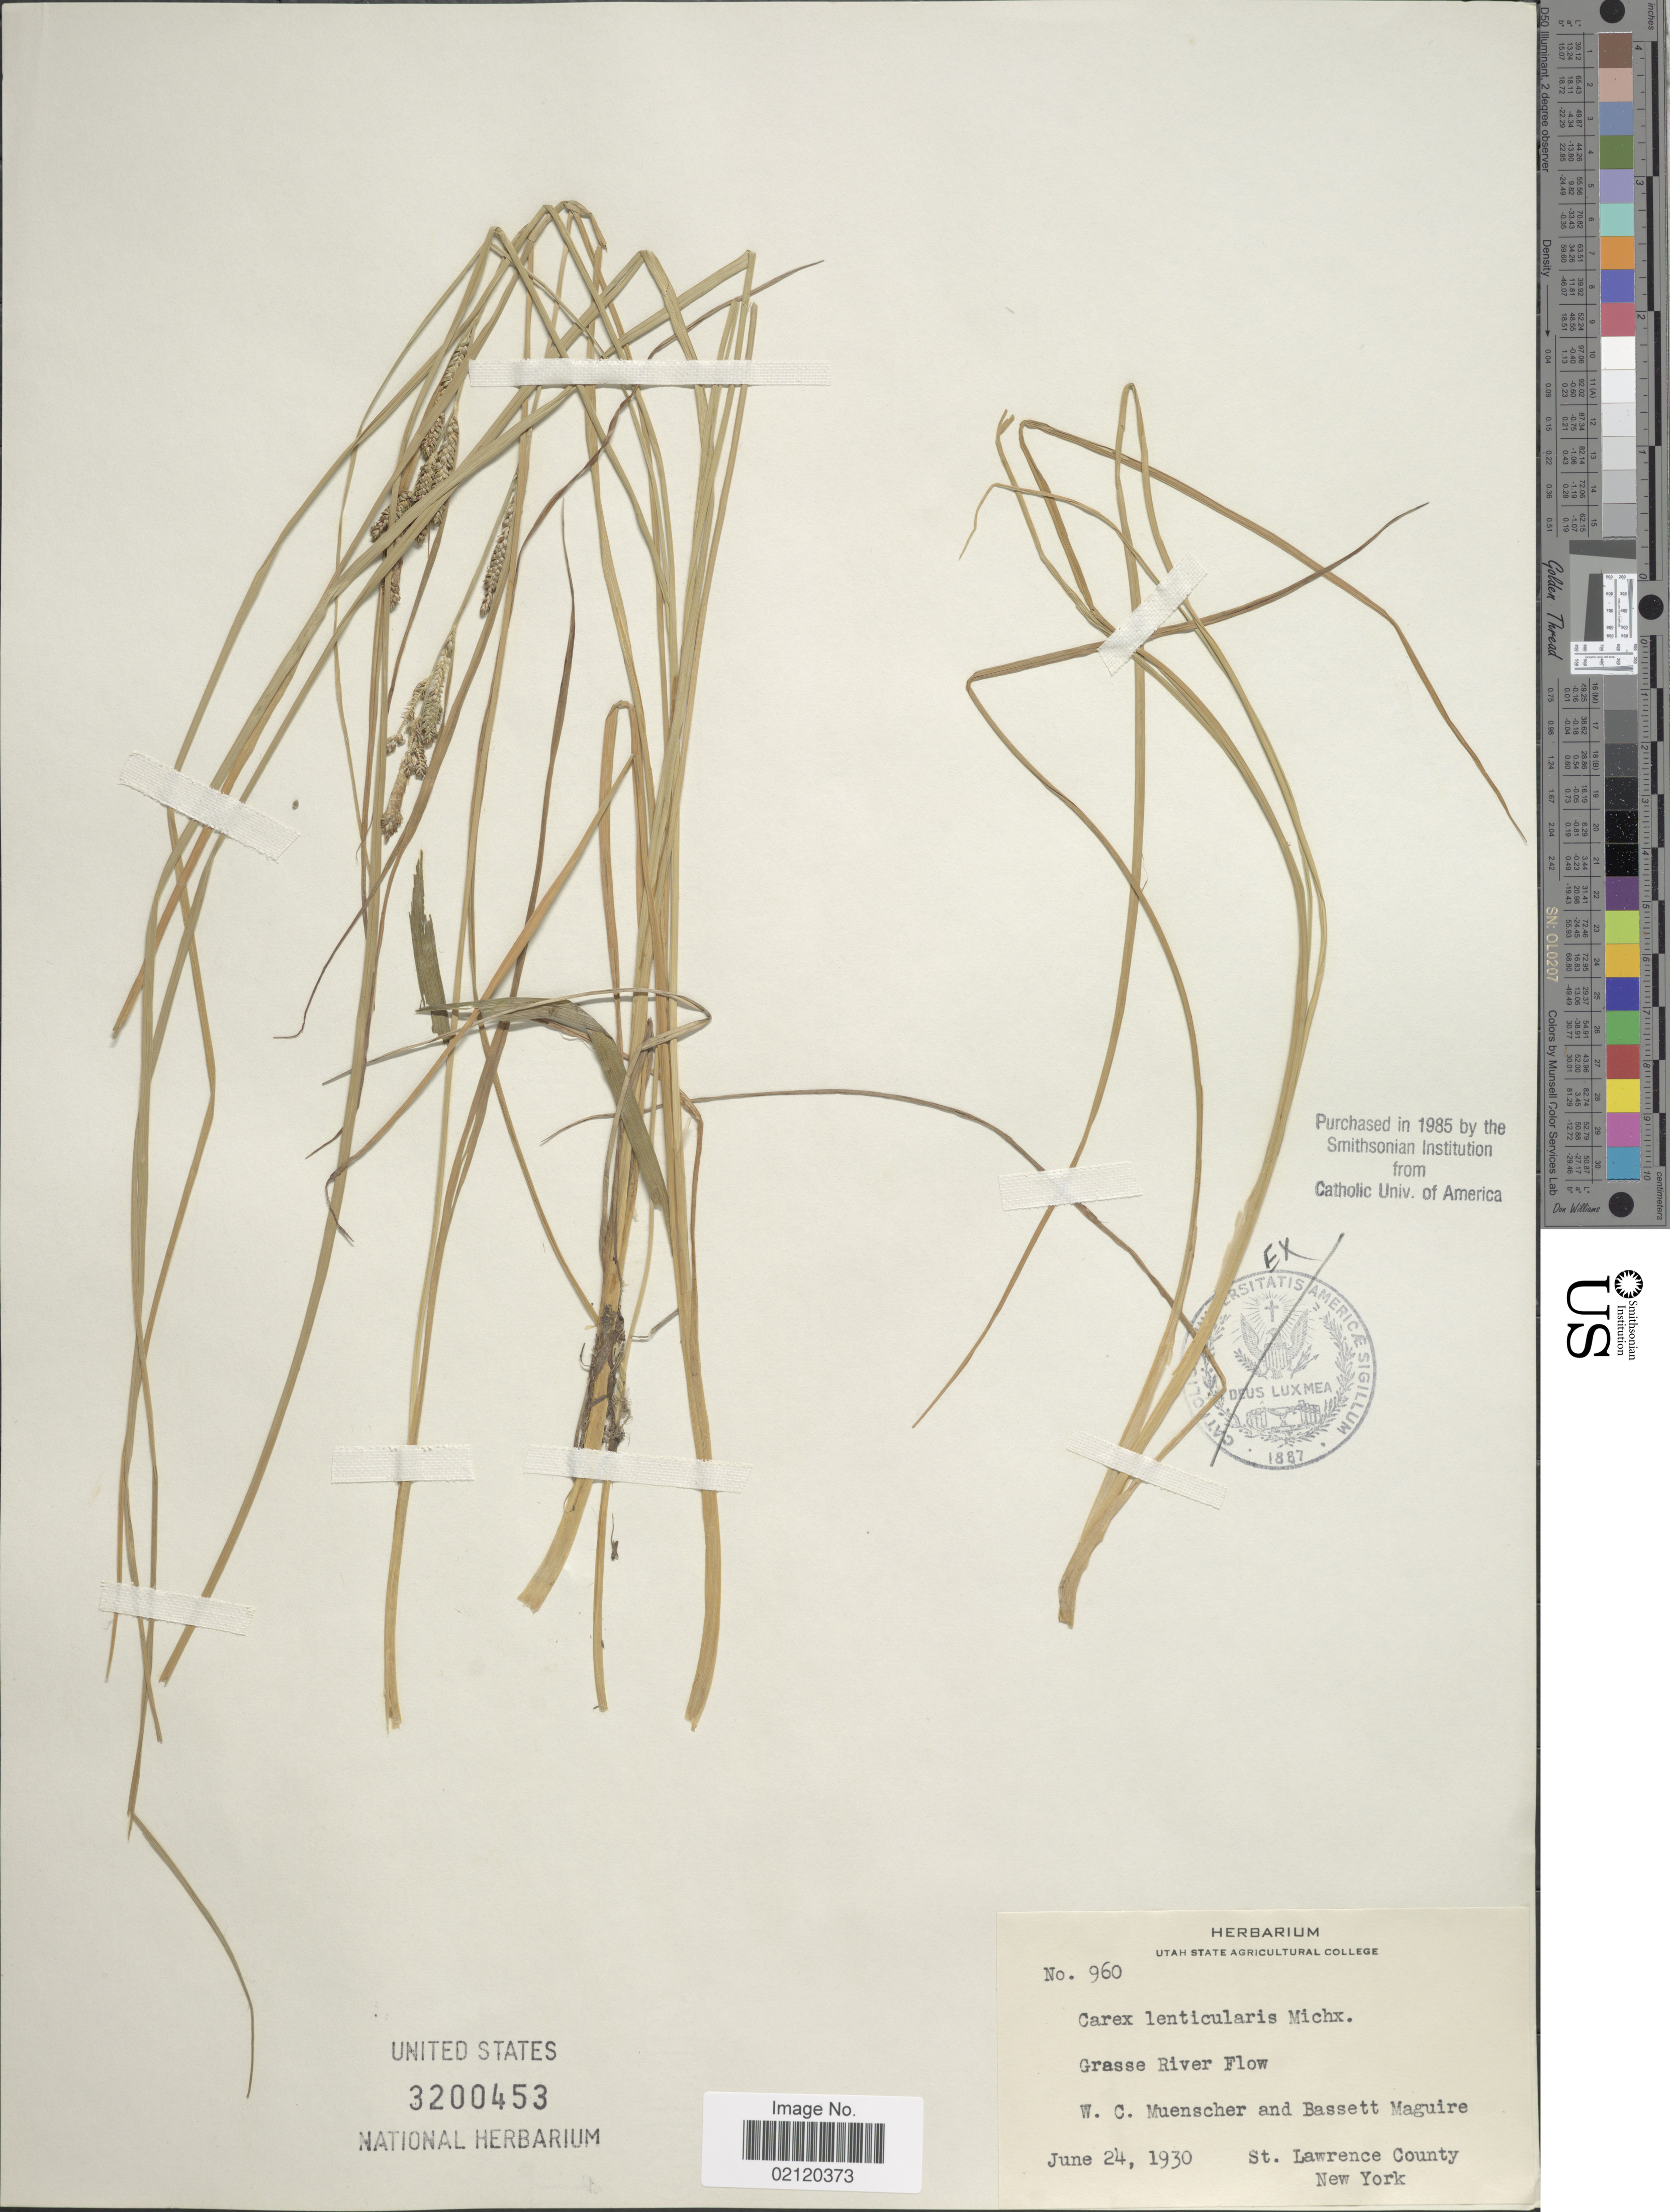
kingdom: Plantae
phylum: Tracheophyta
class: Liliopsida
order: Poales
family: Cyperaceae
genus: Carex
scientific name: Carex lenticularis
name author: Michx.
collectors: W. Muenscher & B. Maguire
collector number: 960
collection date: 1930-06-24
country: United States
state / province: New York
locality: St. Lawrence County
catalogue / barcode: US 3200453